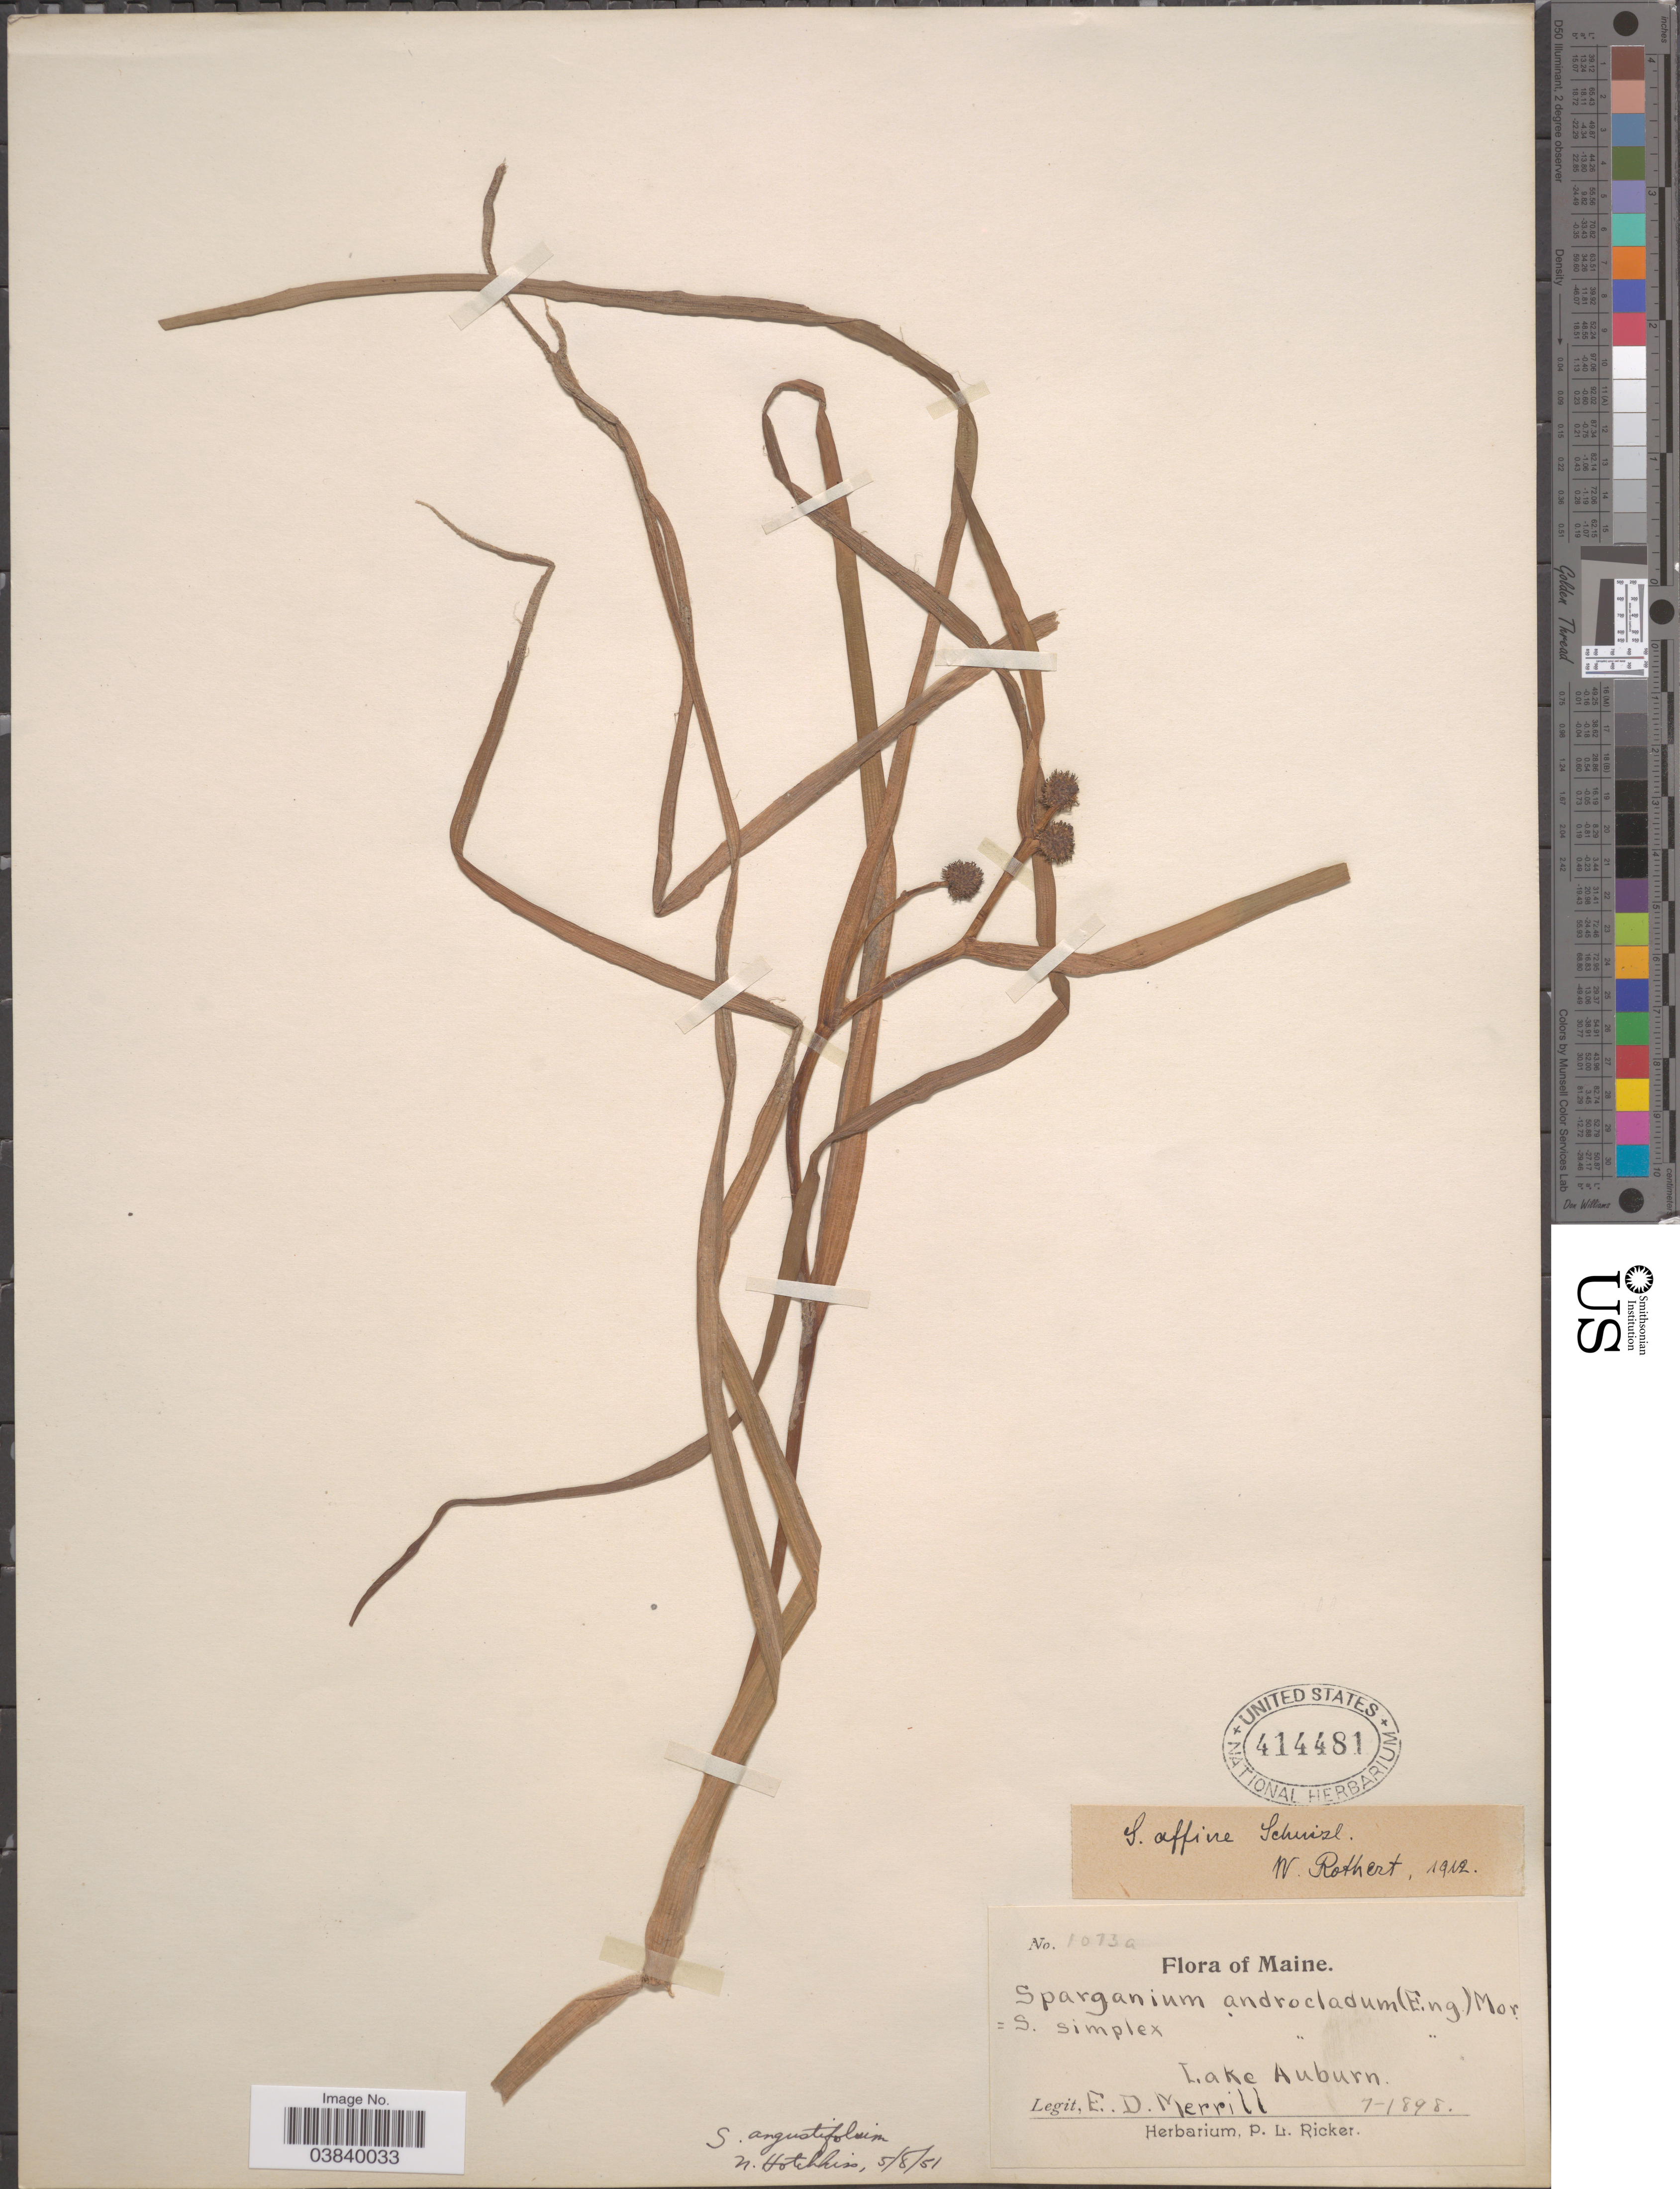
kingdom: Plantae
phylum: Tracheophyta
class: Liliopsida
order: Poales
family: Typhaceae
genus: Sparganium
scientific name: Sparganium angustifolium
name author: Michx.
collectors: E. D. Merrill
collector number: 1073a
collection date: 1898-07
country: United States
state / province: Maine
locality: Lake Auburn.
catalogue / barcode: US 414481